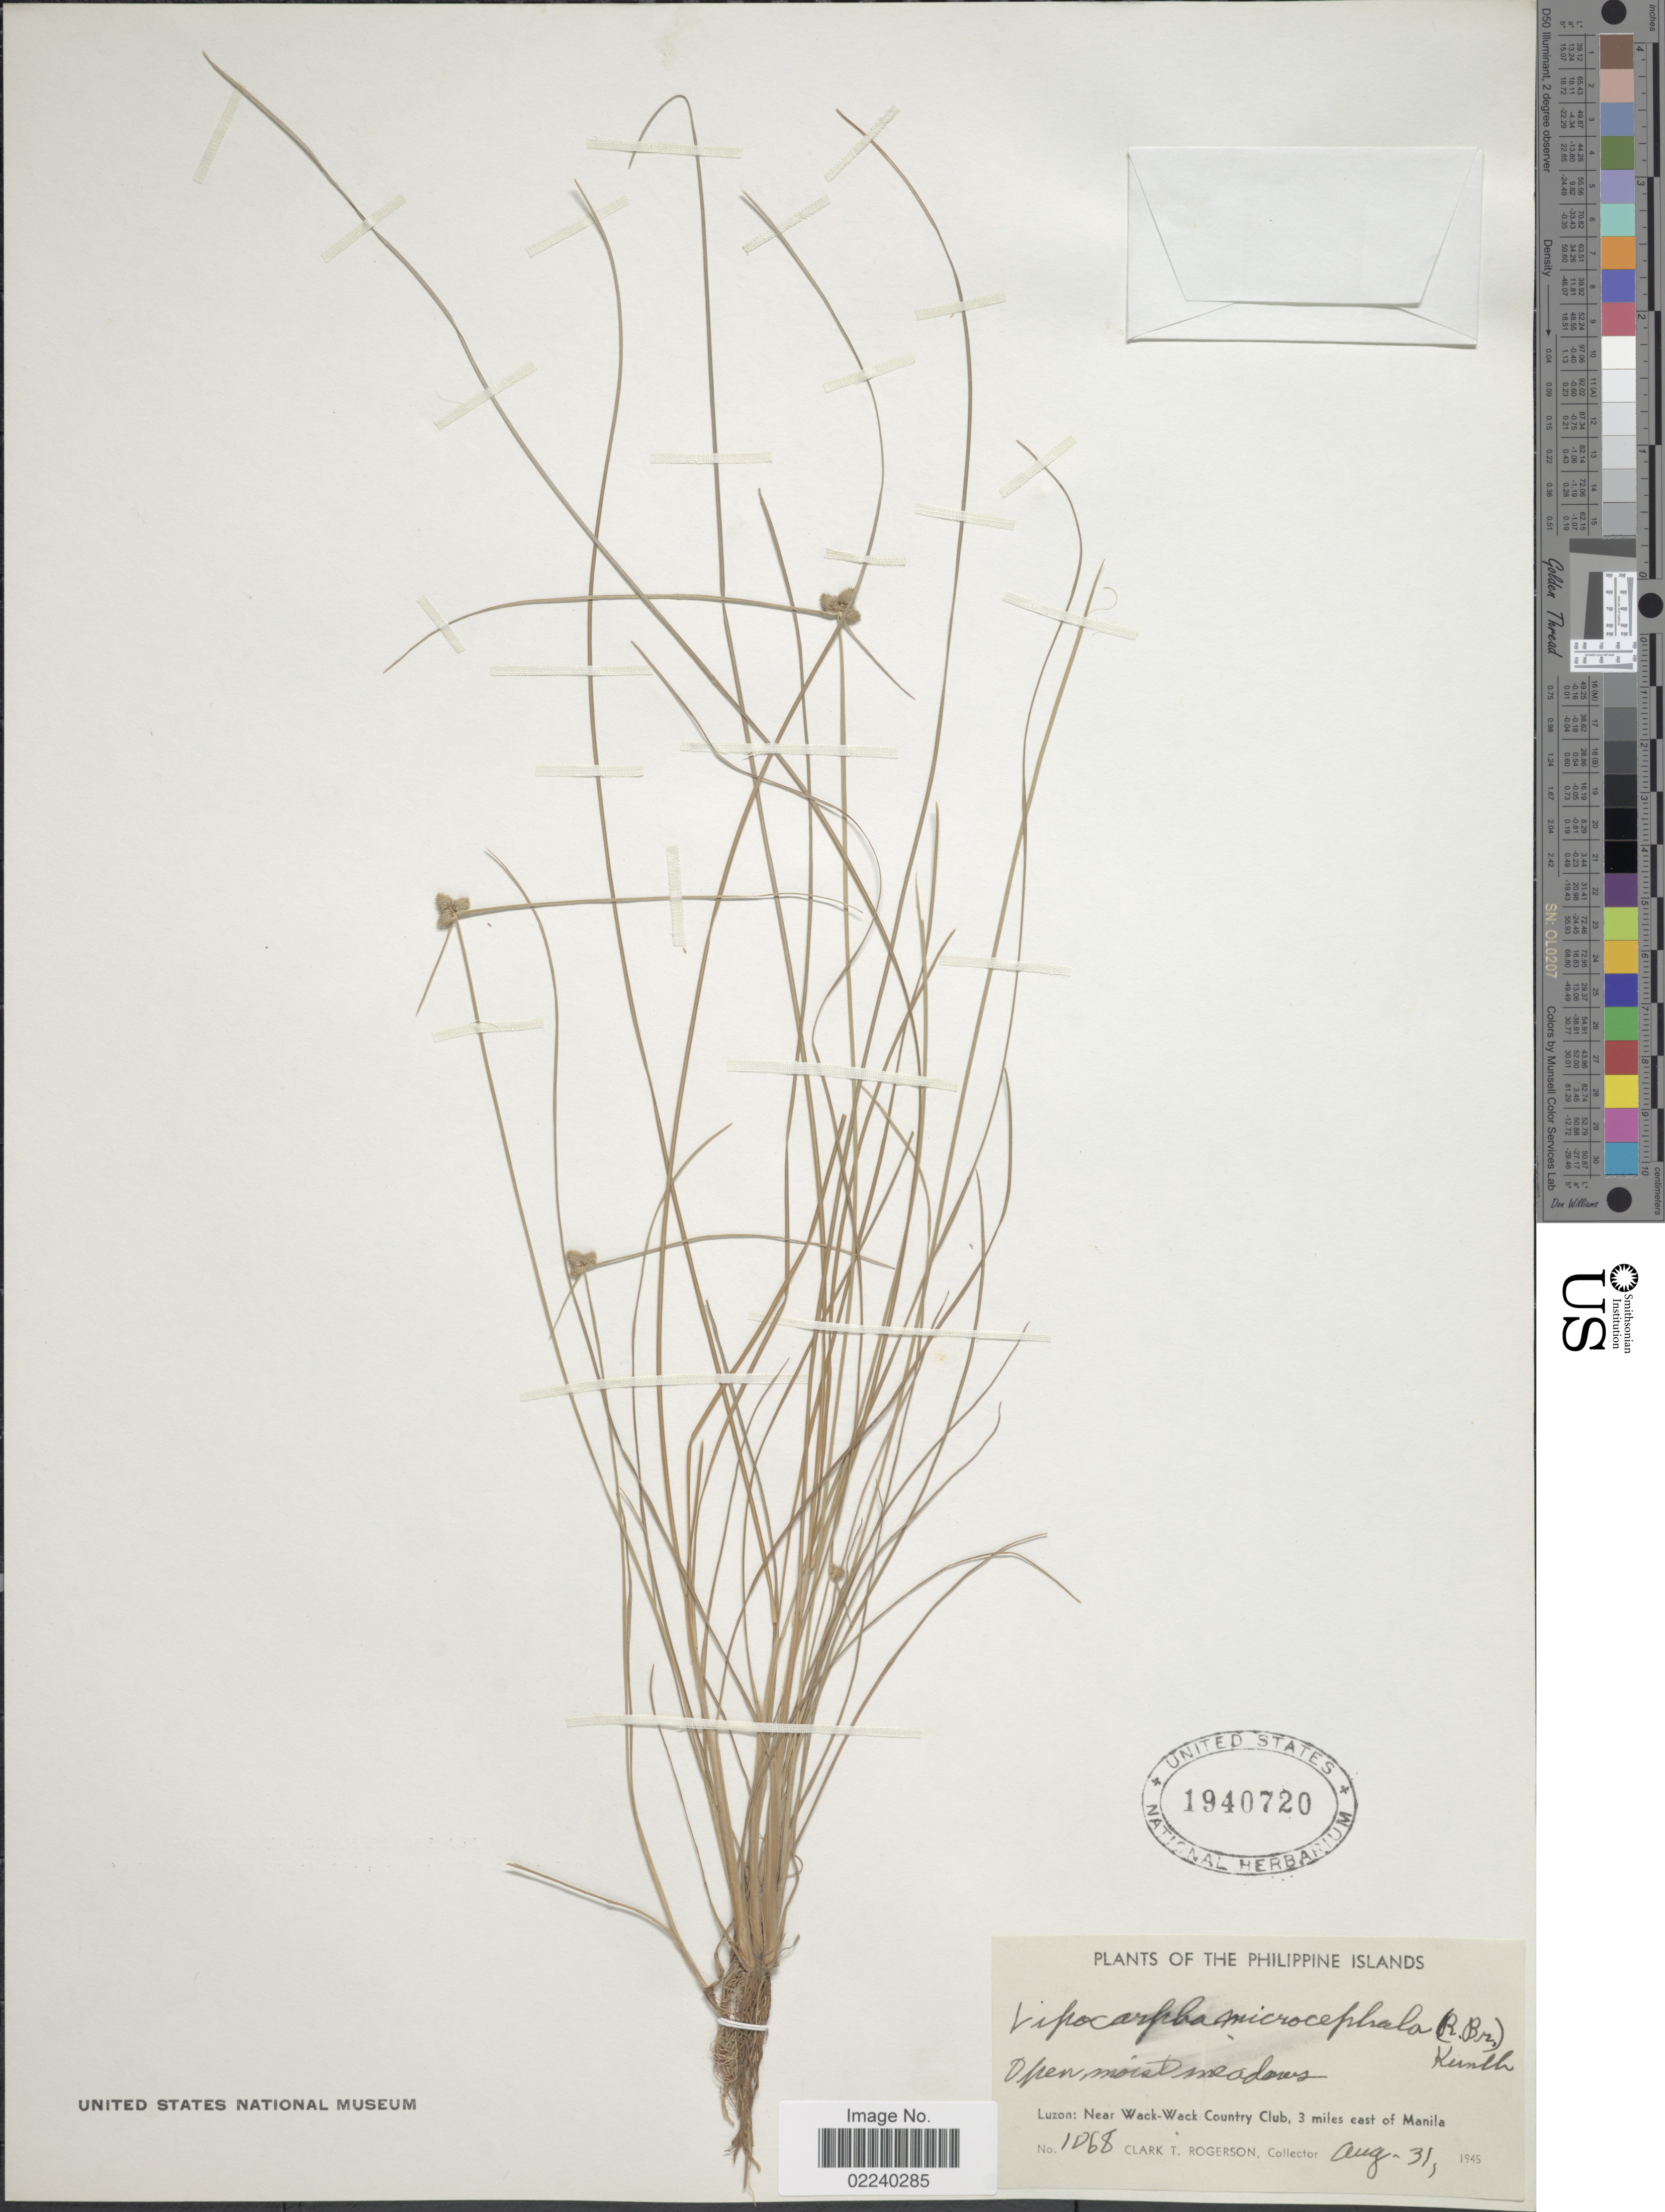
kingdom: Plantae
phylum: Tracheophyta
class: Liliopsida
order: Poales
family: Cyperaceae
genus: Cyperus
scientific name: Cyperus leptocarpus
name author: (F. Muell.) Bauters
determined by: Strong, M. T., (US), Smithsonian Institution - National Museum of Natural History (UNITED STATES)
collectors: C. Rogerson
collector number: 1068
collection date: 1945-08-31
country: Philippines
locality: Luzon: Near Wack-Wack Country Club, 3 miles east of Manila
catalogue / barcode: US 1940720